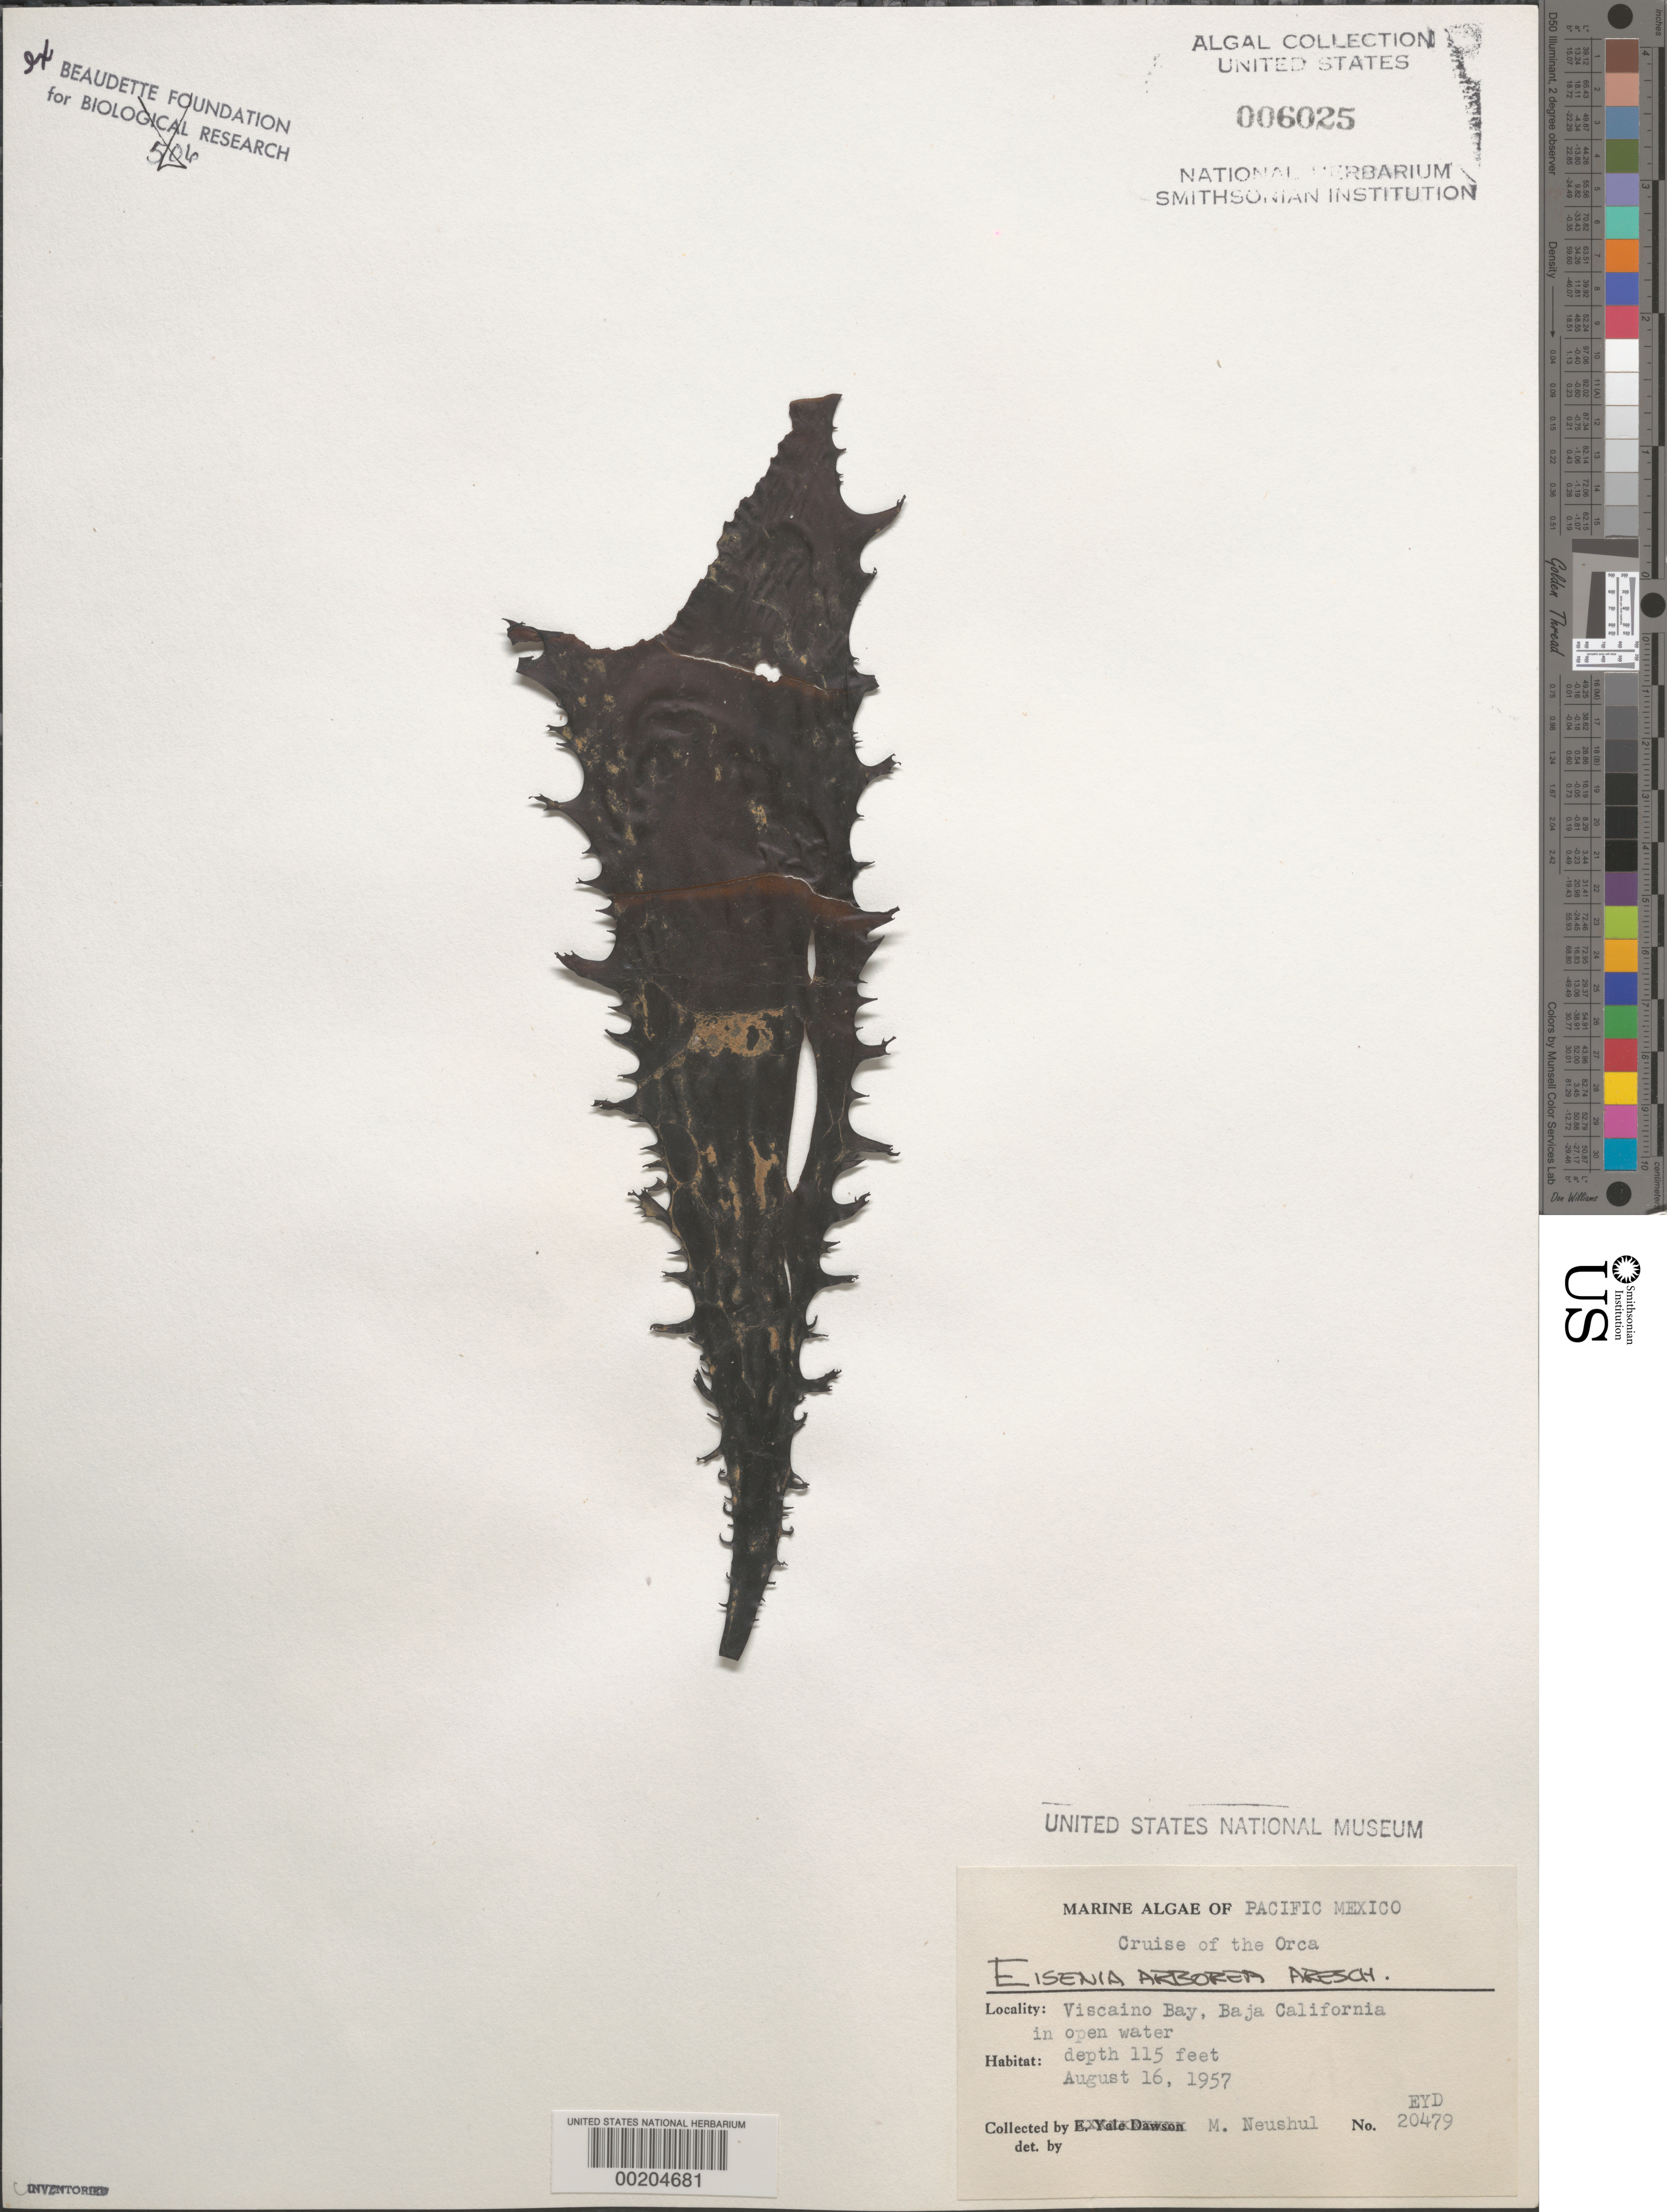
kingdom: Chromista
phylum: Ochrophyta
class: Phaeophyceae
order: Laminariales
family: Lessoniaceae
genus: Eisenia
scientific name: Eisenia arborea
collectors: M. Neushul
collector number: EYD 20479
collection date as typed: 16 Aug 1957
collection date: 1957-08-16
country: Mexico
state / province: Baja California Norte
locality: Bahia Sebastian Vizcaino (Viscaino Bay)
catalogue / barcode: US 6025